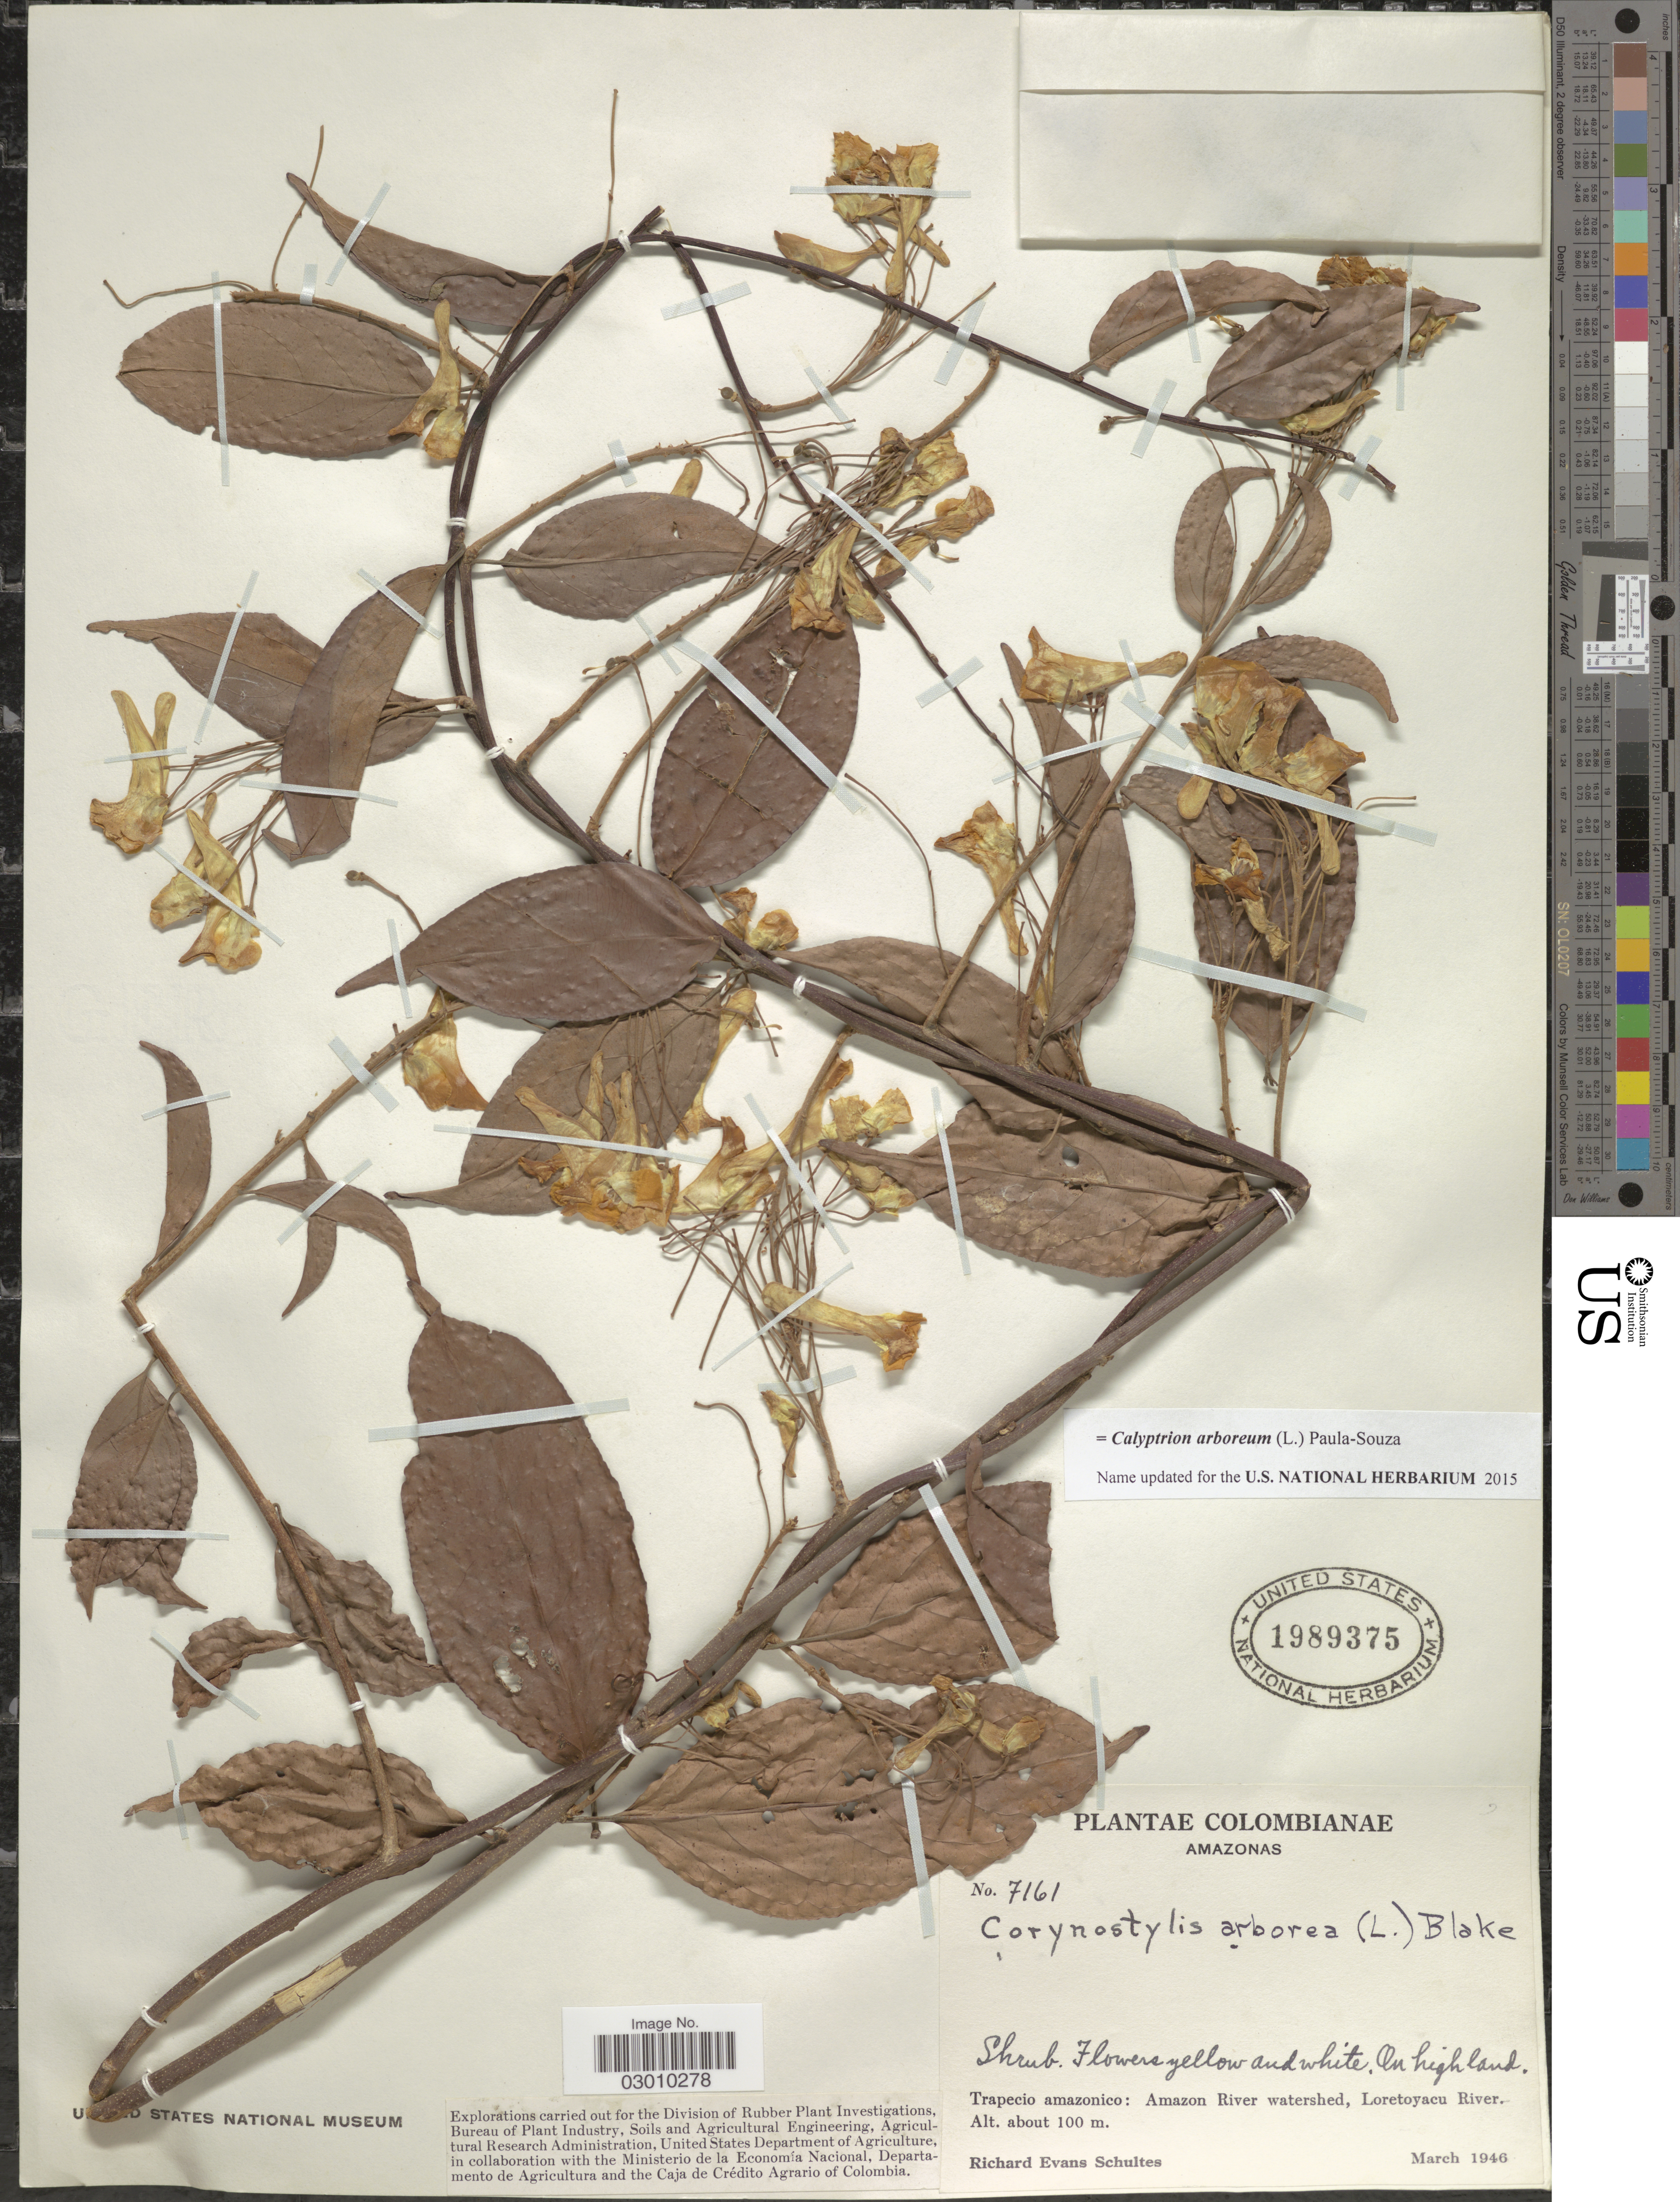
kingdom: Plantae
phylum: Tracheophyta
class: Magnoliopsida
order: Malpighiales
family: Violaceae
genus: Calyptrion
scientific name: Calyptrion arboreum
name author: (L.) Paula-Souza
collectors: R. E. Schultes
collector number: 7161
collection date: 1946-03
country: Colombia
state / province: Amazônas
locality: Trapecio amazonico: Amazon River watershed, Loretoyacu River.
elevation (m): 100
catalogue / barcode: US 1989375